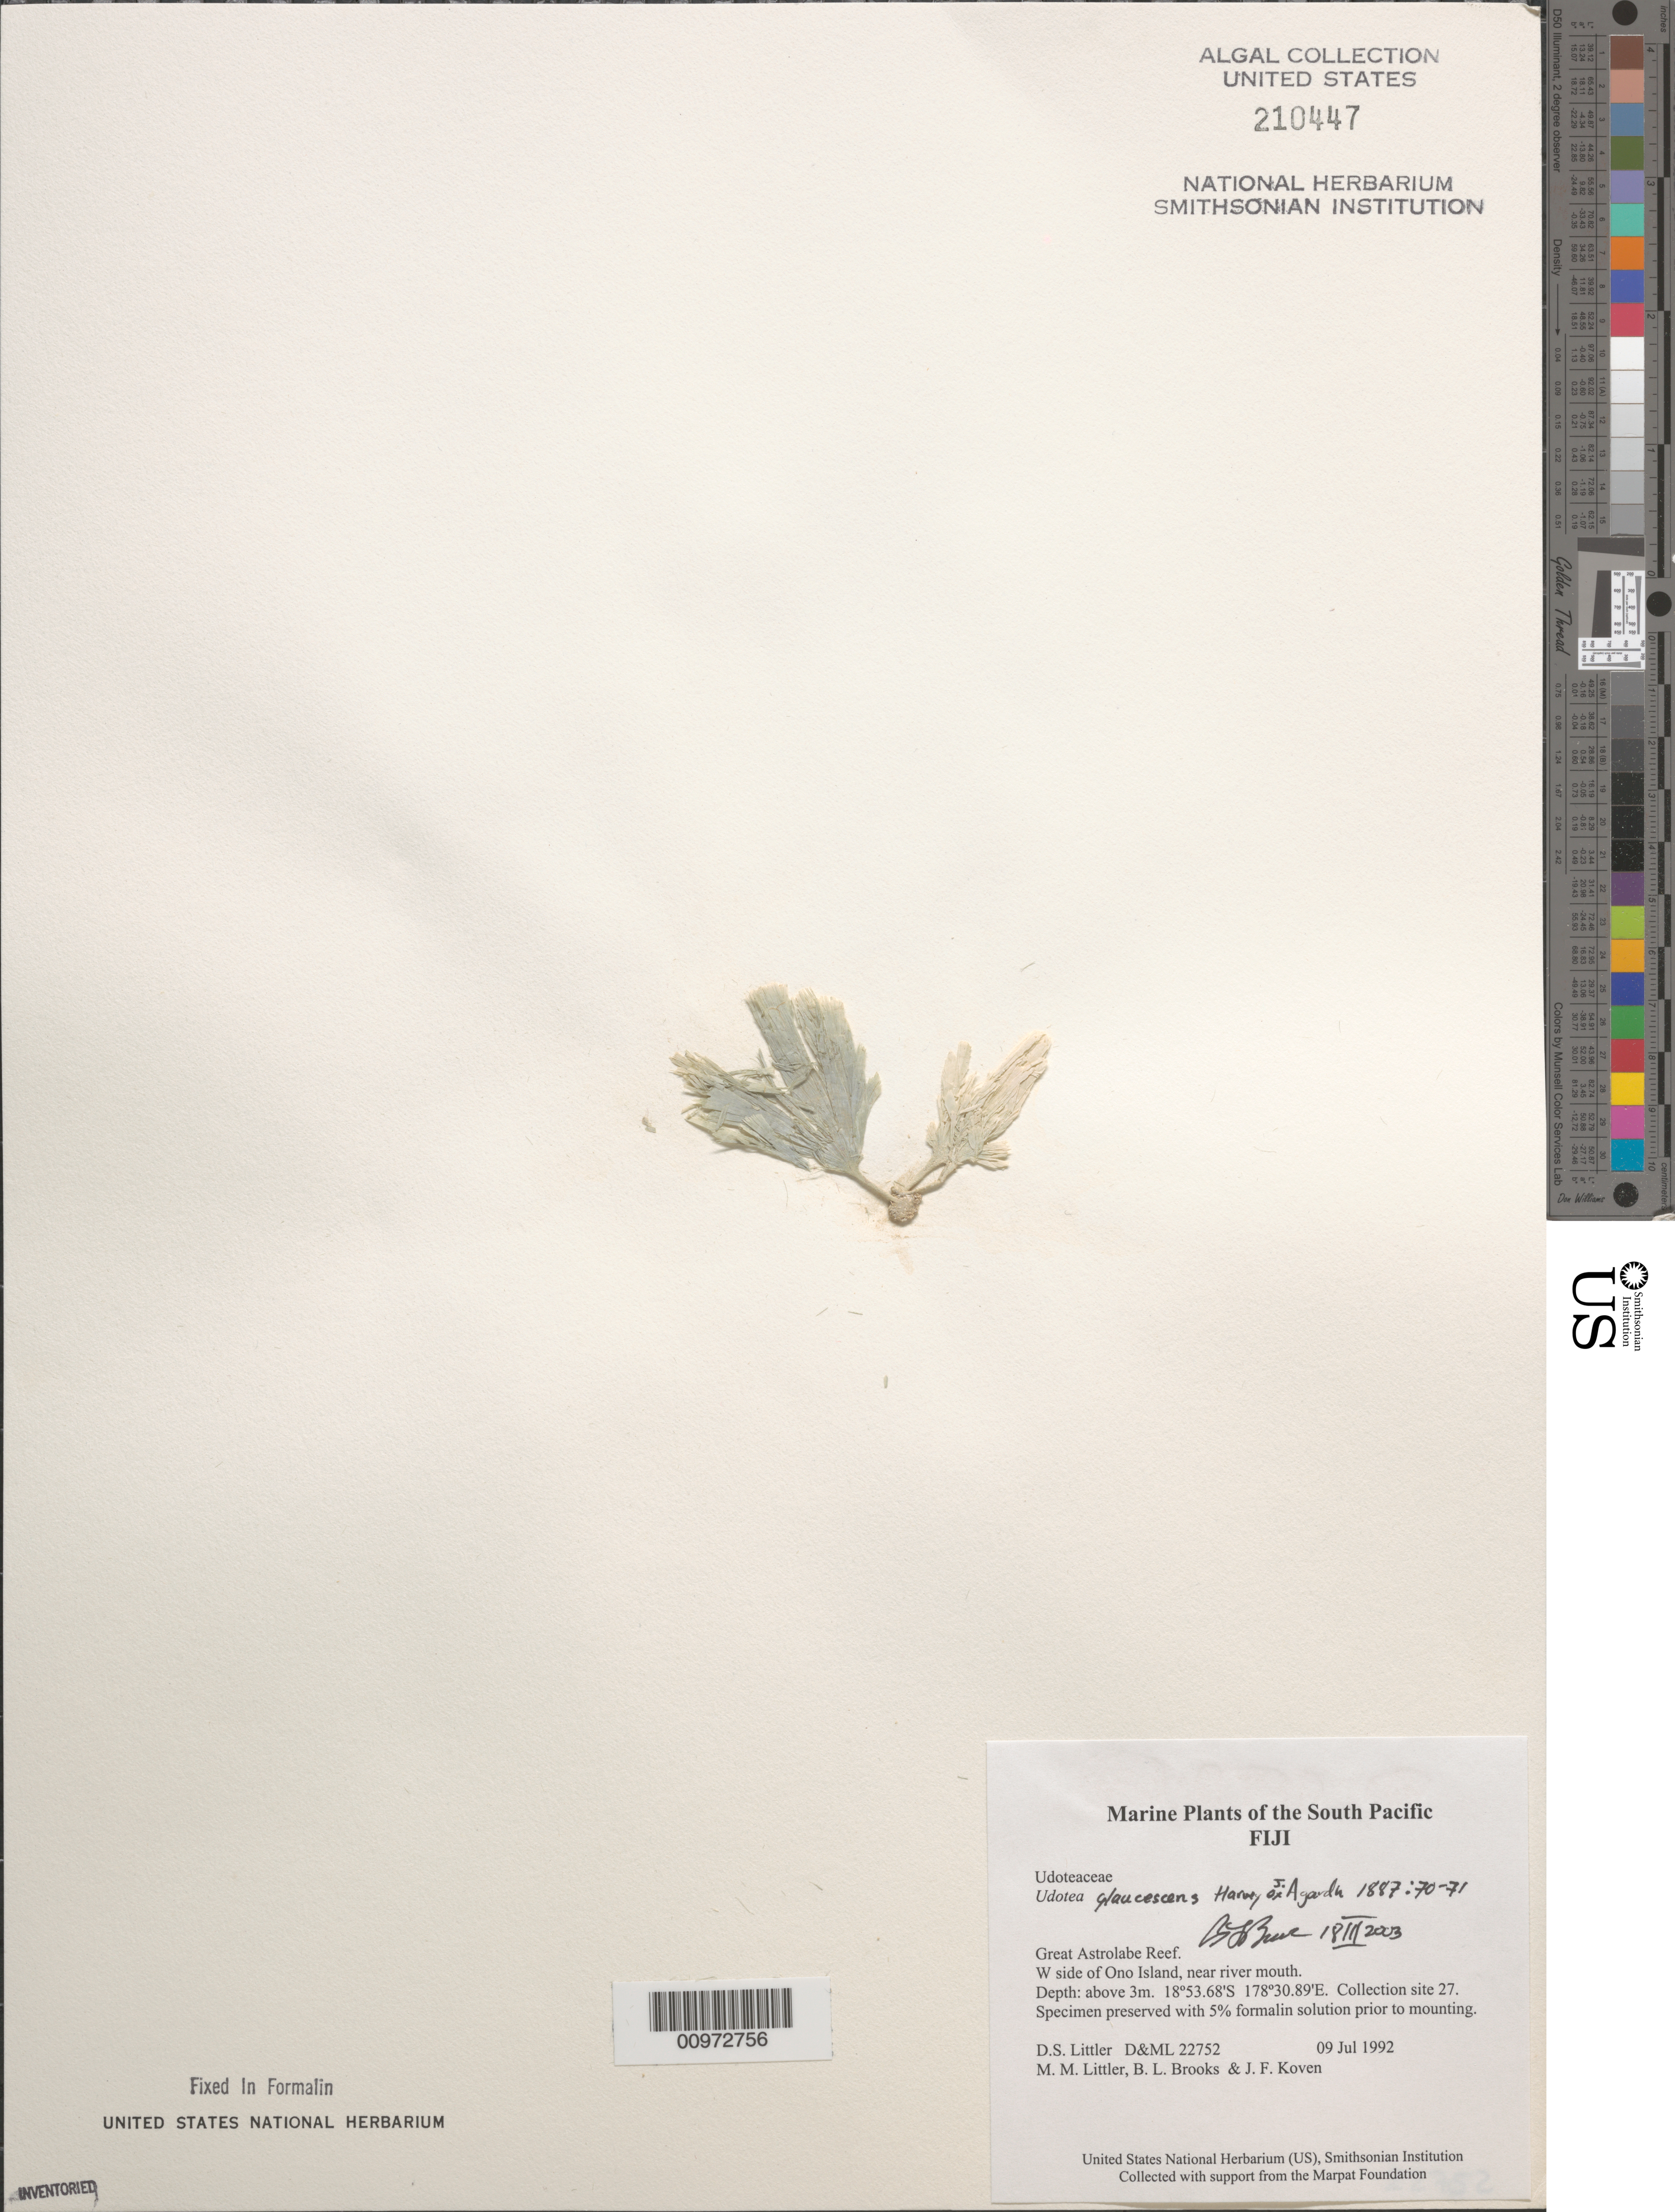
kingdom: Plantae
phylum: Chlorophyta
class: Ulvophyceae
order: Bryopsidales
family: Udoteaceae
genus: Udotea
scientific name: Udotea glaucescens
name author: Harv. ex J. Agardh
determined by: Brooks, B. L., (BOT), Smithsonian Institution - National Museum of Natural History (UNITED STATES)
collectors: D. S. Littler, M. M. Littler, B. Brooks & J. Koven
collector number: D&ML 22752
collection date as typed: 09 Jul 1992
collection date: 1992-07-09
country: Fiji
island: Ono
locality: Great Astrolabe Reef, west side of island, near river mouth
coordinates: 18 53.68'S, 178 30.89'E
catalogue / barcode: US 210447